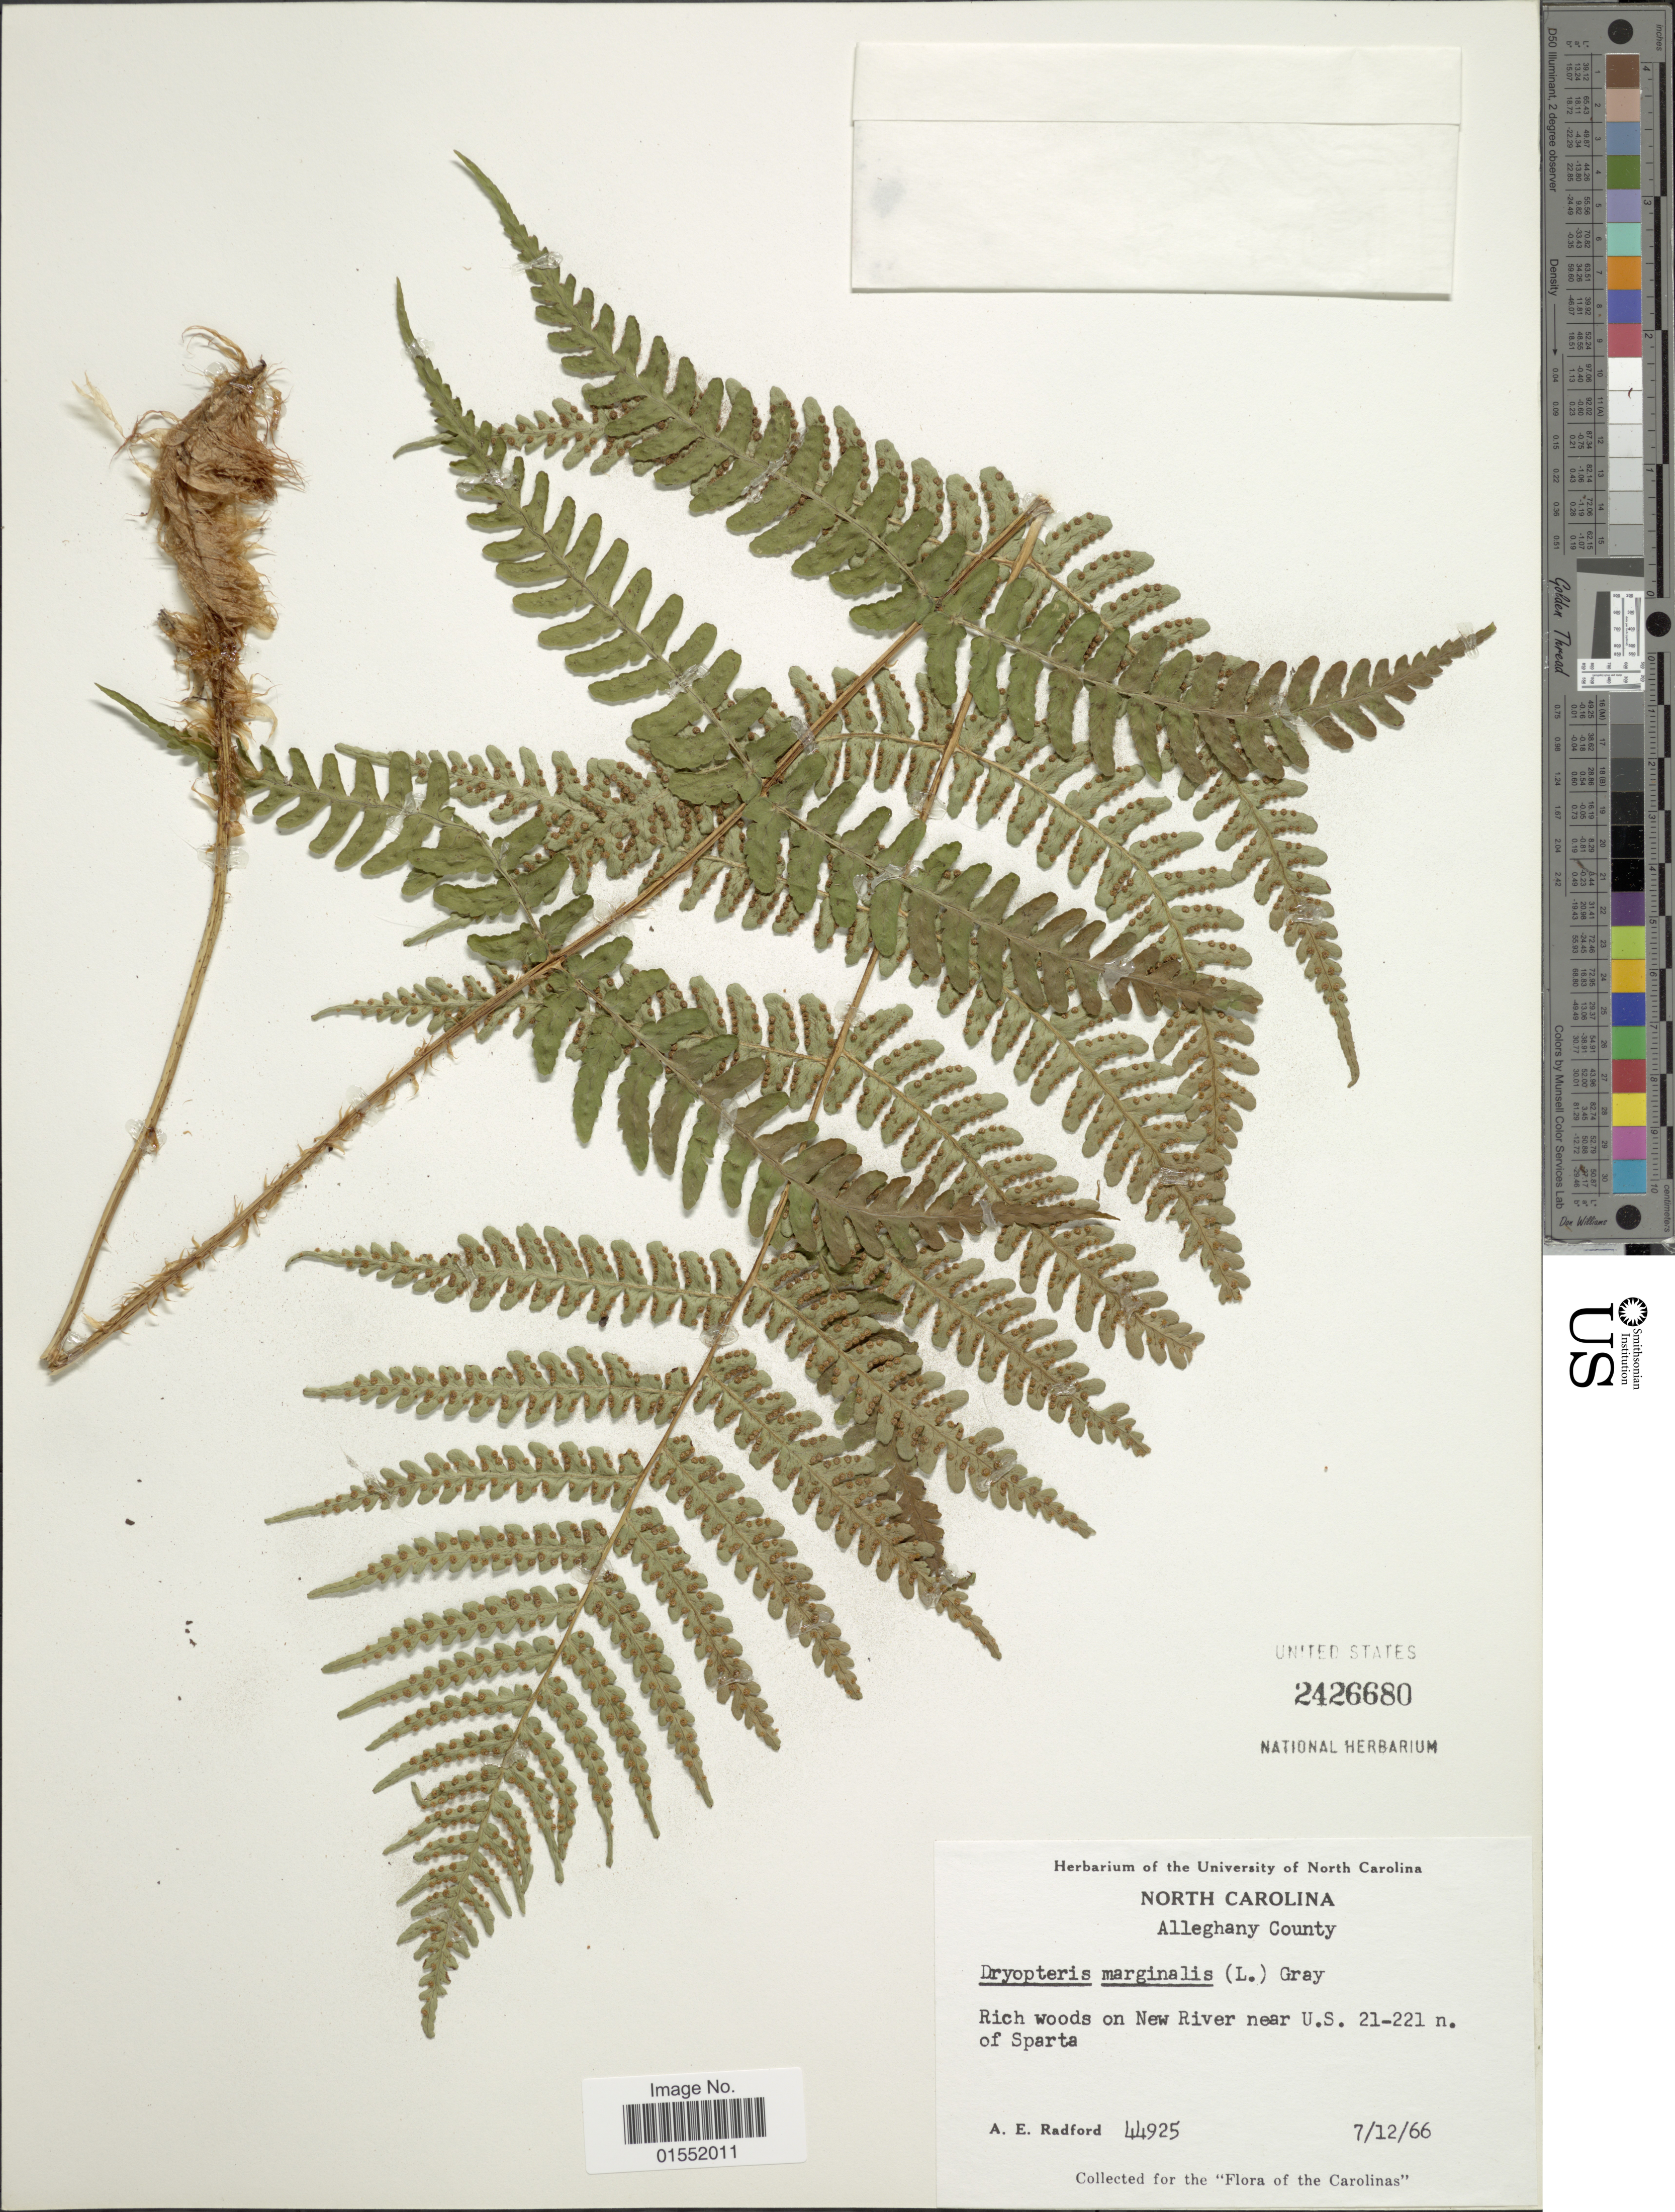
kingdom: Plantae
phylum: Tracheophyta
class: Polypodiopsida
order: Polypodiales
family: Dryopteridaceae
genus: Dryopteris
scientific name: Dryopteris marginalis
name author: (L.) A. Gray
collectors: A. E. Radford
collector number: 44925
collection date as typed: Transcribed d/m/y: 12/7/66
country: United States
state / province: North Carolina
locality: Alleghany County, Rich woods on New River near U.S. 21-221 n. of Sparta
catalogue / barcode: US 2426680